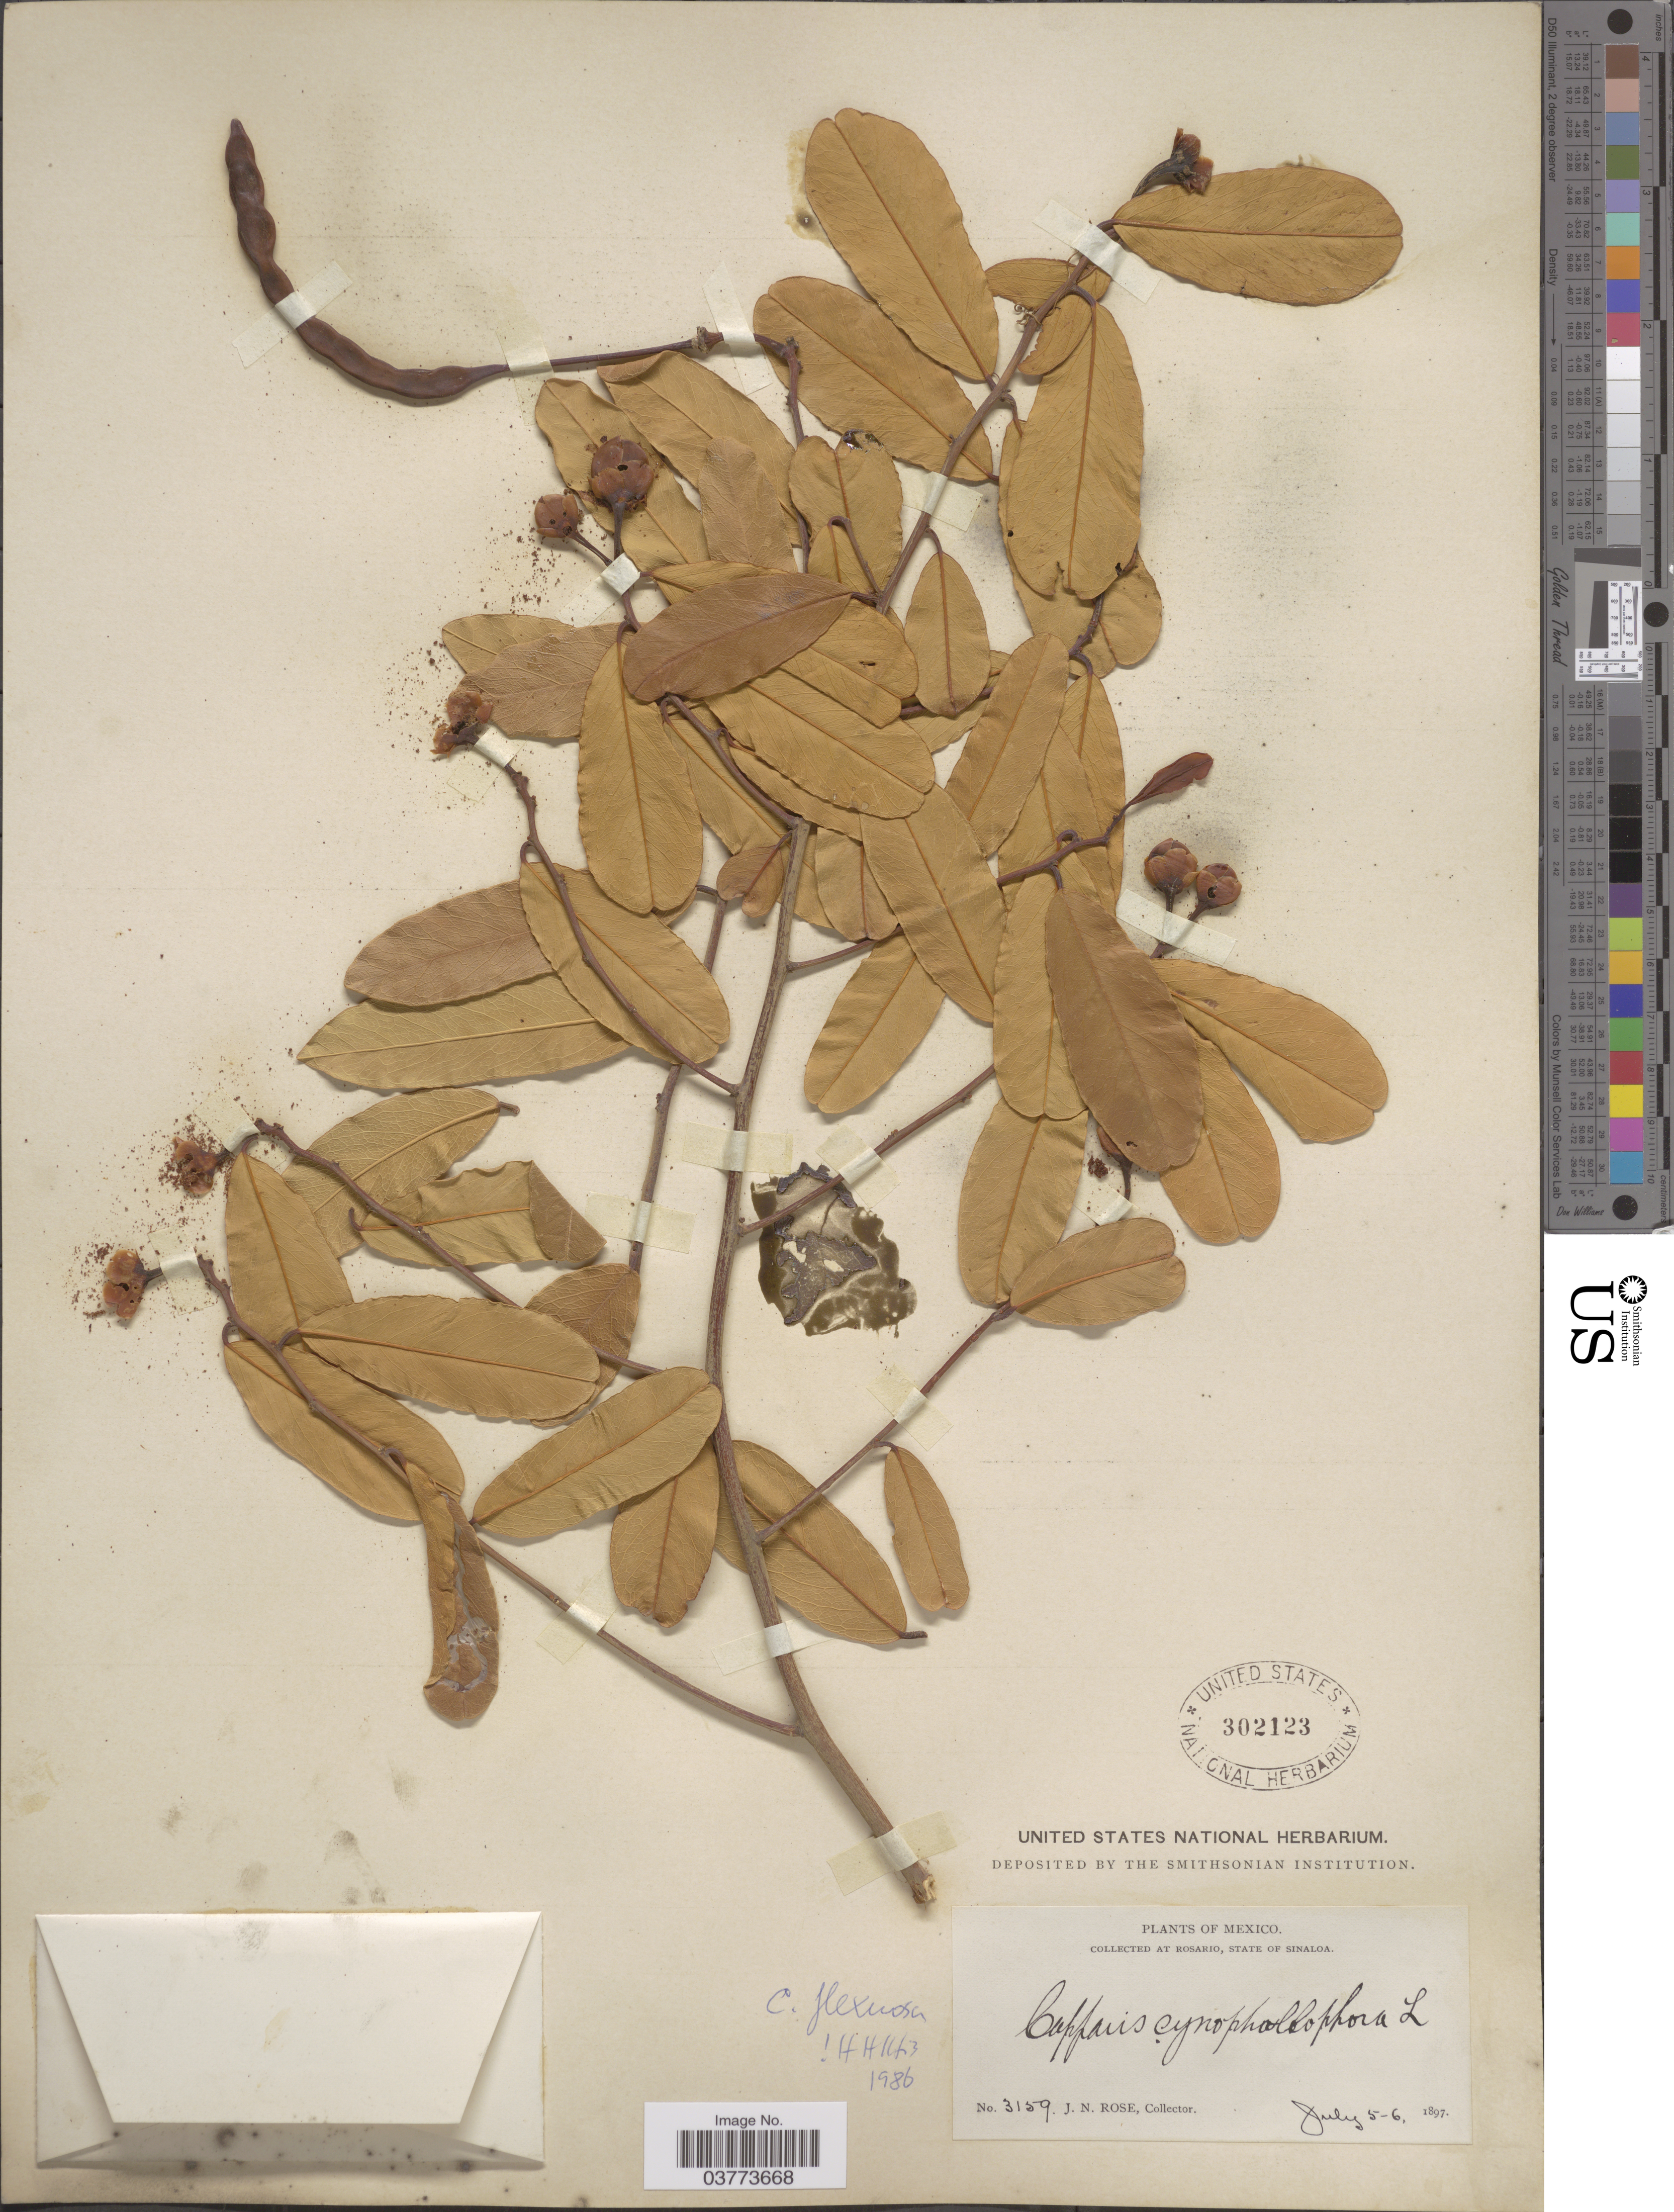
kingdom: Plantae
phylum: Tracheophyta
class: Magnoliopsida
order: Brassicales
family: Capparaceae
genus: Cynophalla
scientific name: Cynophalla flexuosa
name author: (L.) J. Presl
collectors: J. N. Rose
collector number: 3159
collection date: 1897-07-05/1897-07-06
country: Mexico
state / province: Sinaloa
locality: Rosario.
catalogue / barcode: US 302123